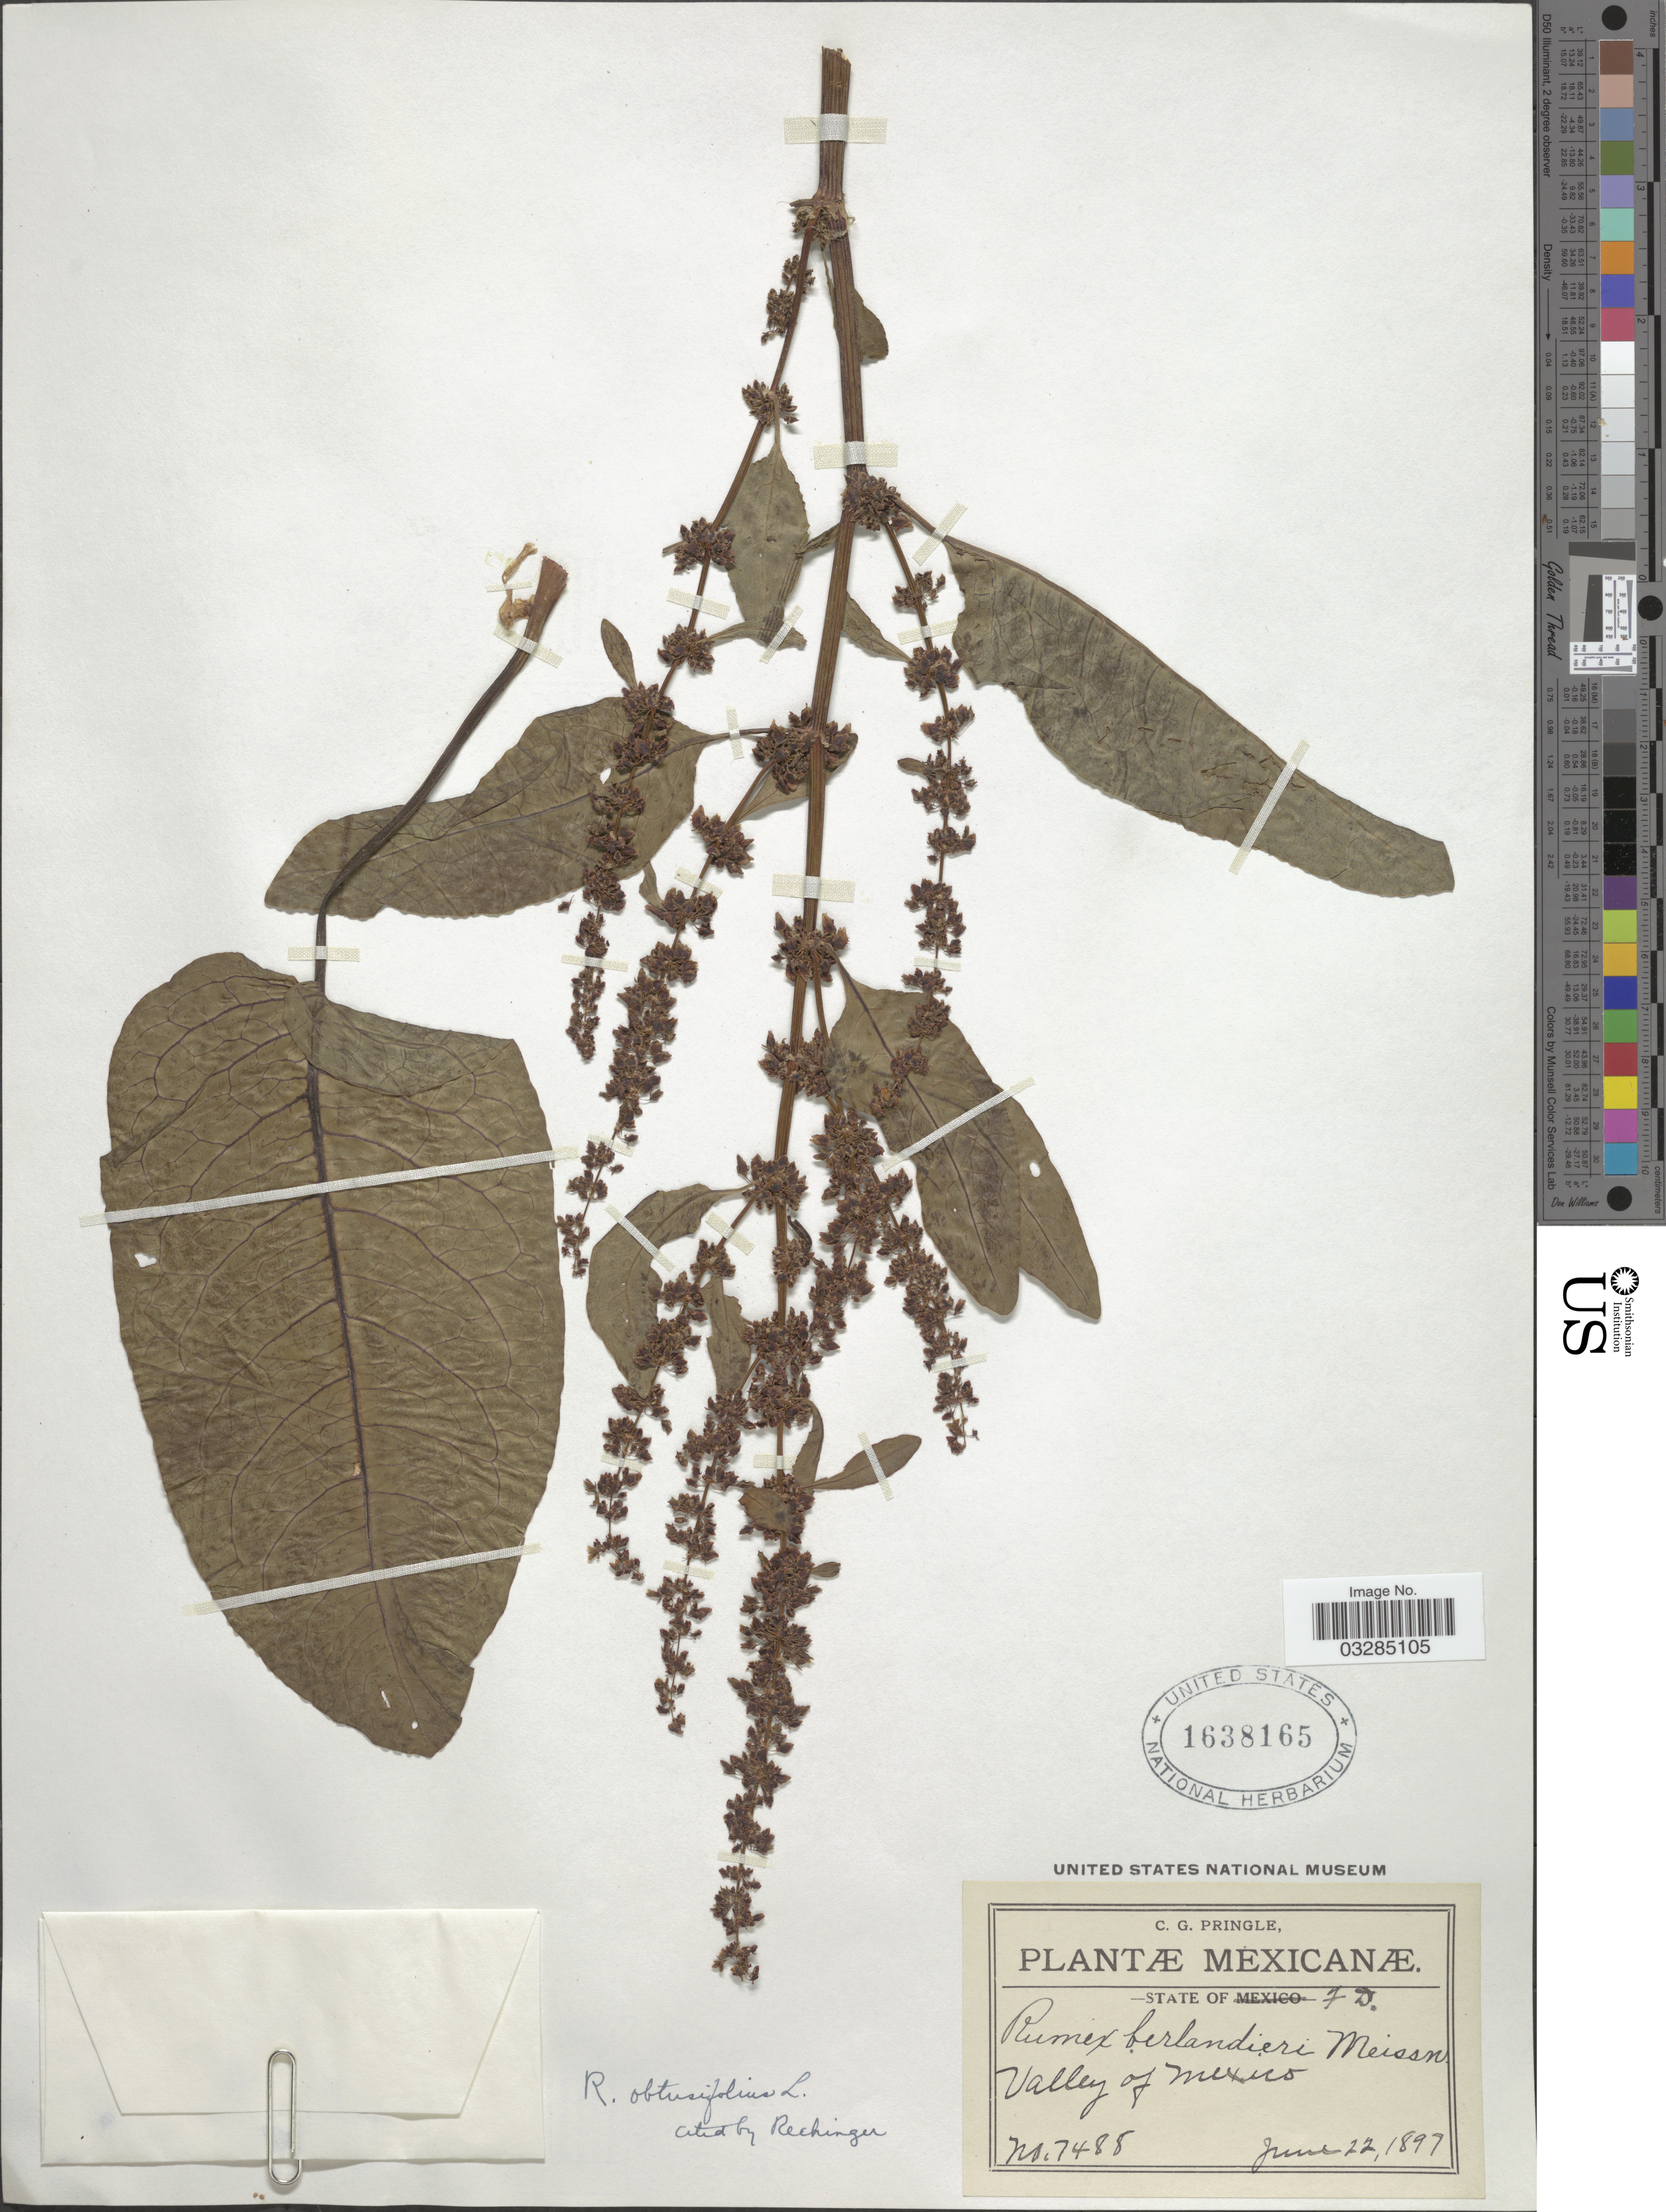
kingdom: Plantae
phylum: Tracheophyta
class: Magnoliopsida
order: Caryophyllales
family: Polygonaceae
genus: Rumex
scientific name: Rumex obtusifolius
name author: L.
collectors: C. G. Pringle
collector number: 7488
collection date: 1897-06-22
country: Mexico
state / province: Distrito Federal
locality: Valley of Mexico.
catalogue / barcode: US 1638165